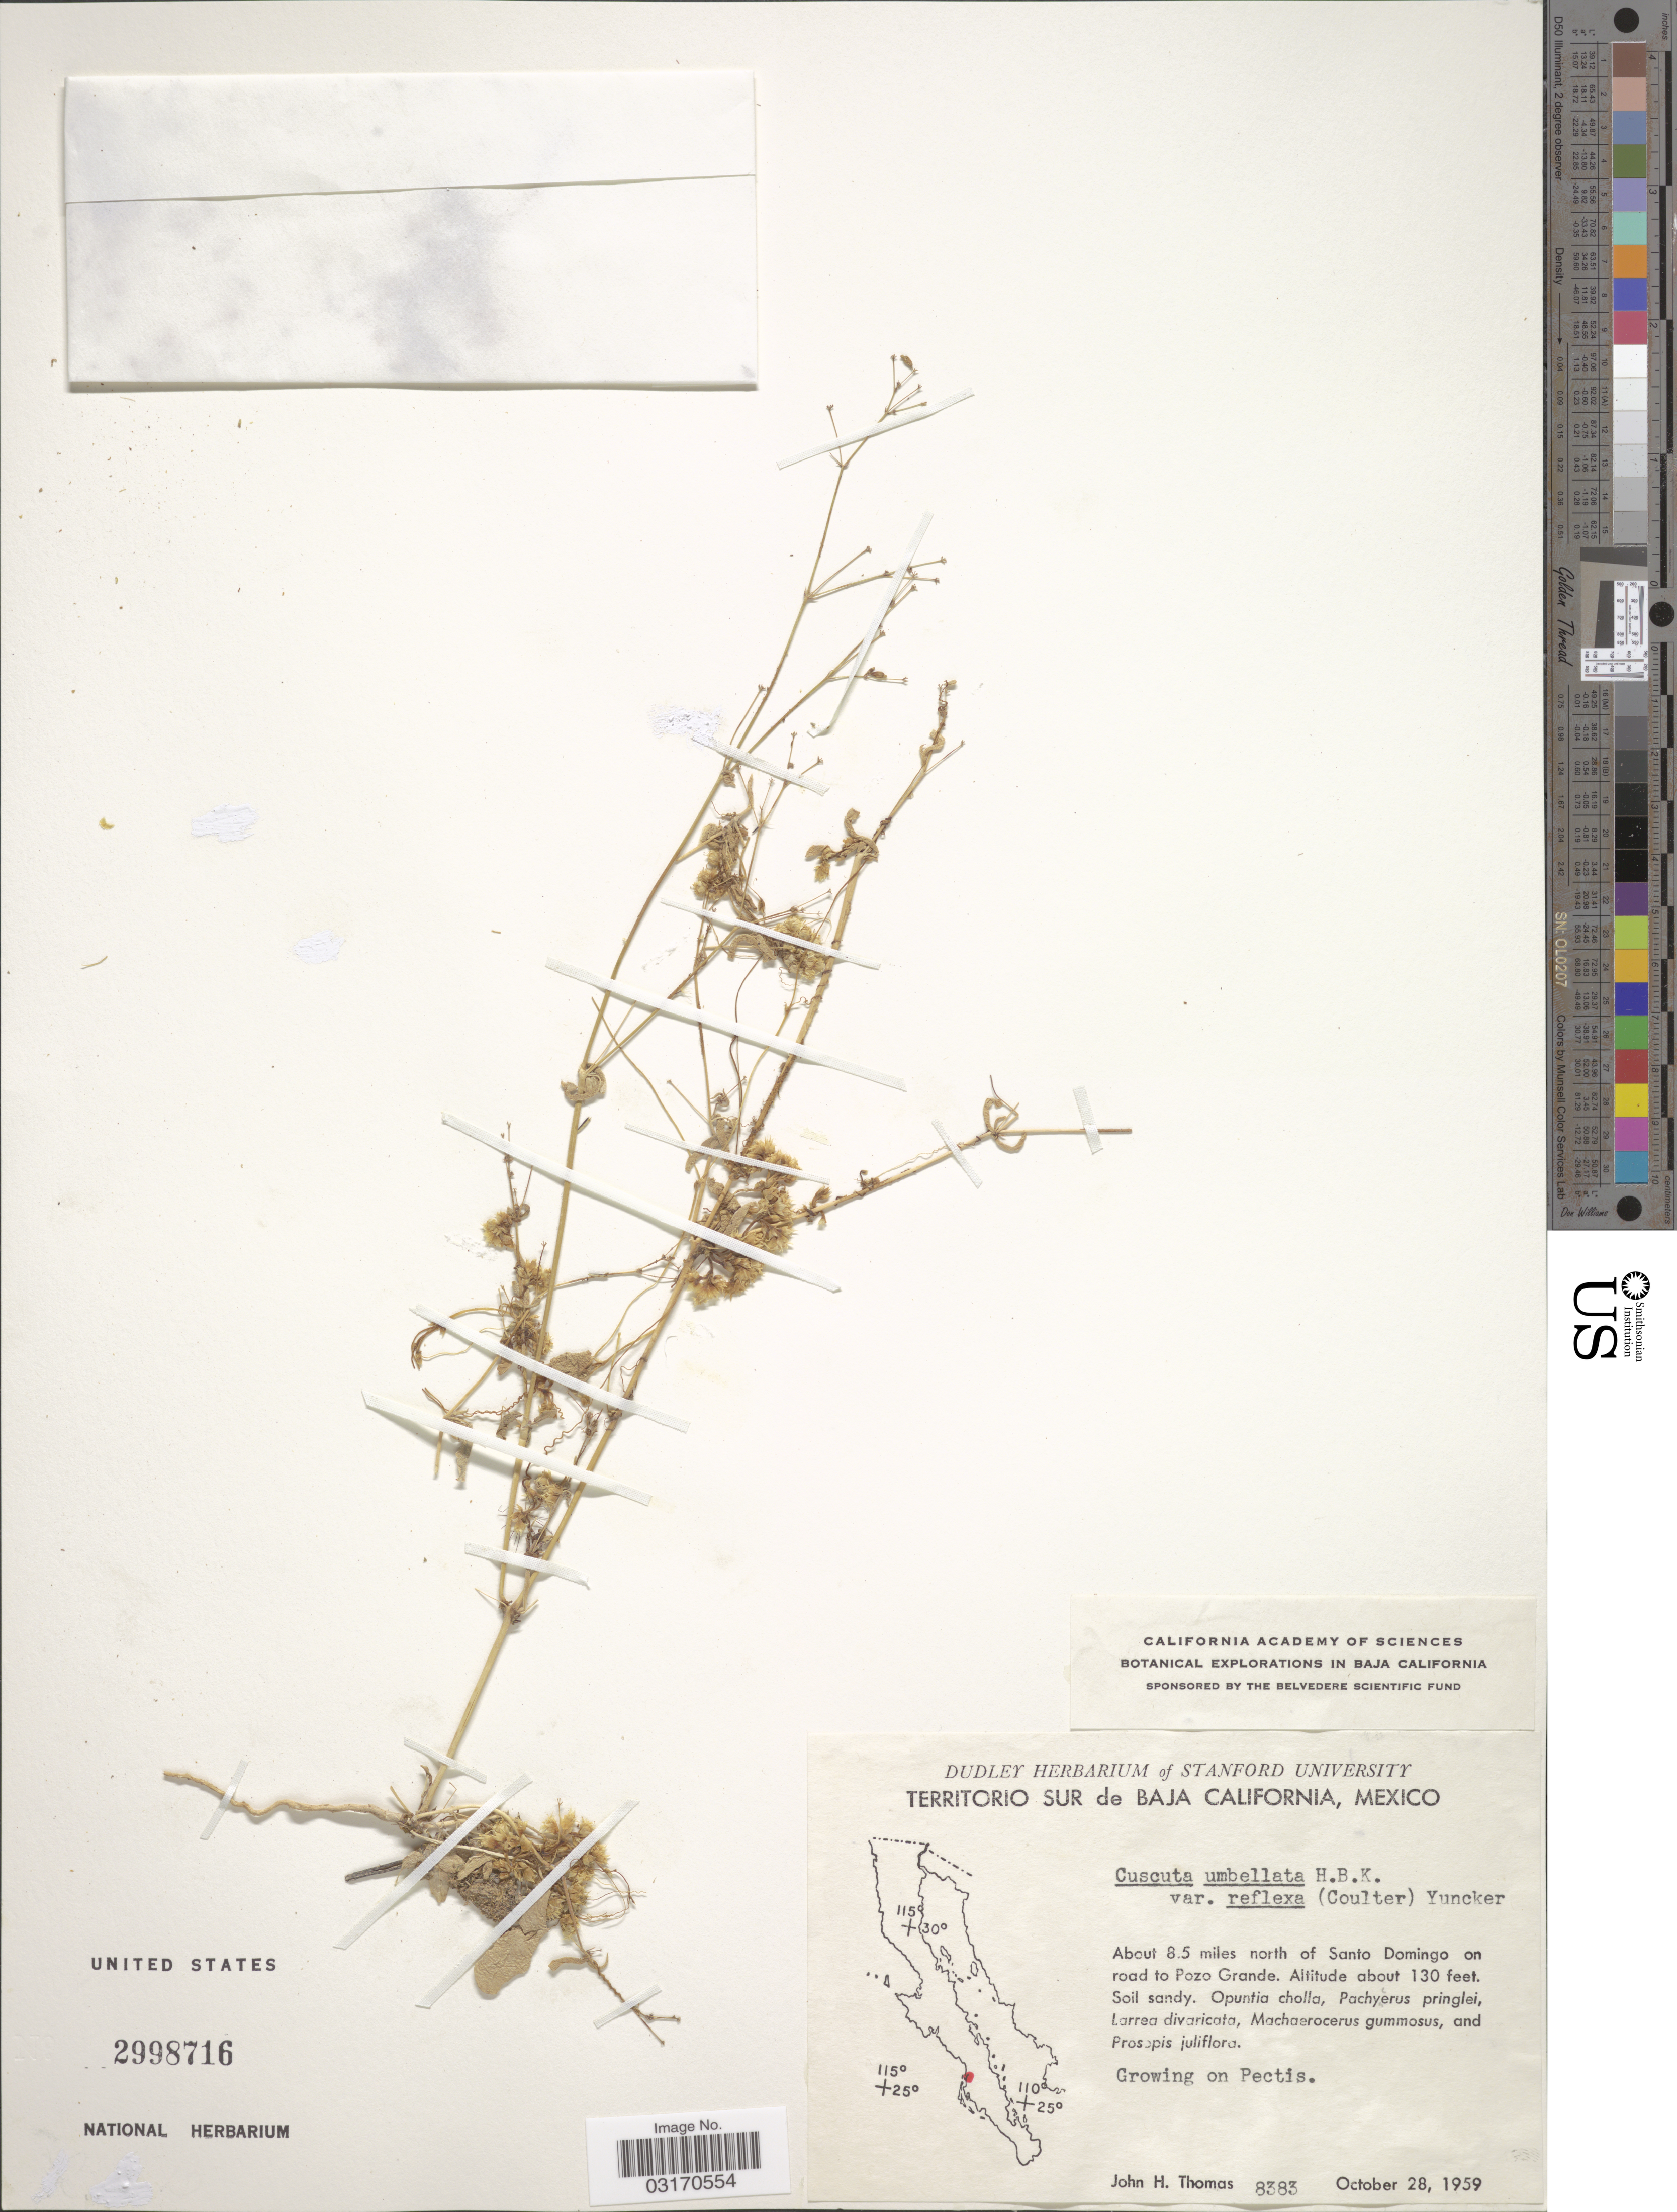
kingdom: Plantae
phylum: Tracheophyta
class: Magnoliopsida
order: Solanales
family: Convolvulaceae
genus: Cuscuta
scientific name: Cuscuta umbellata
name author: Kunth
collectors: J. H. Thomas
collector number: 8383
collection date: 1959-10-28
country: Mexico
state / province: Baja California Sur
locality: About 8.5 miles north of Santo Domingo on road to Pozo Grande.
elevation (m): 40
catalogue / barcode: US 2998716